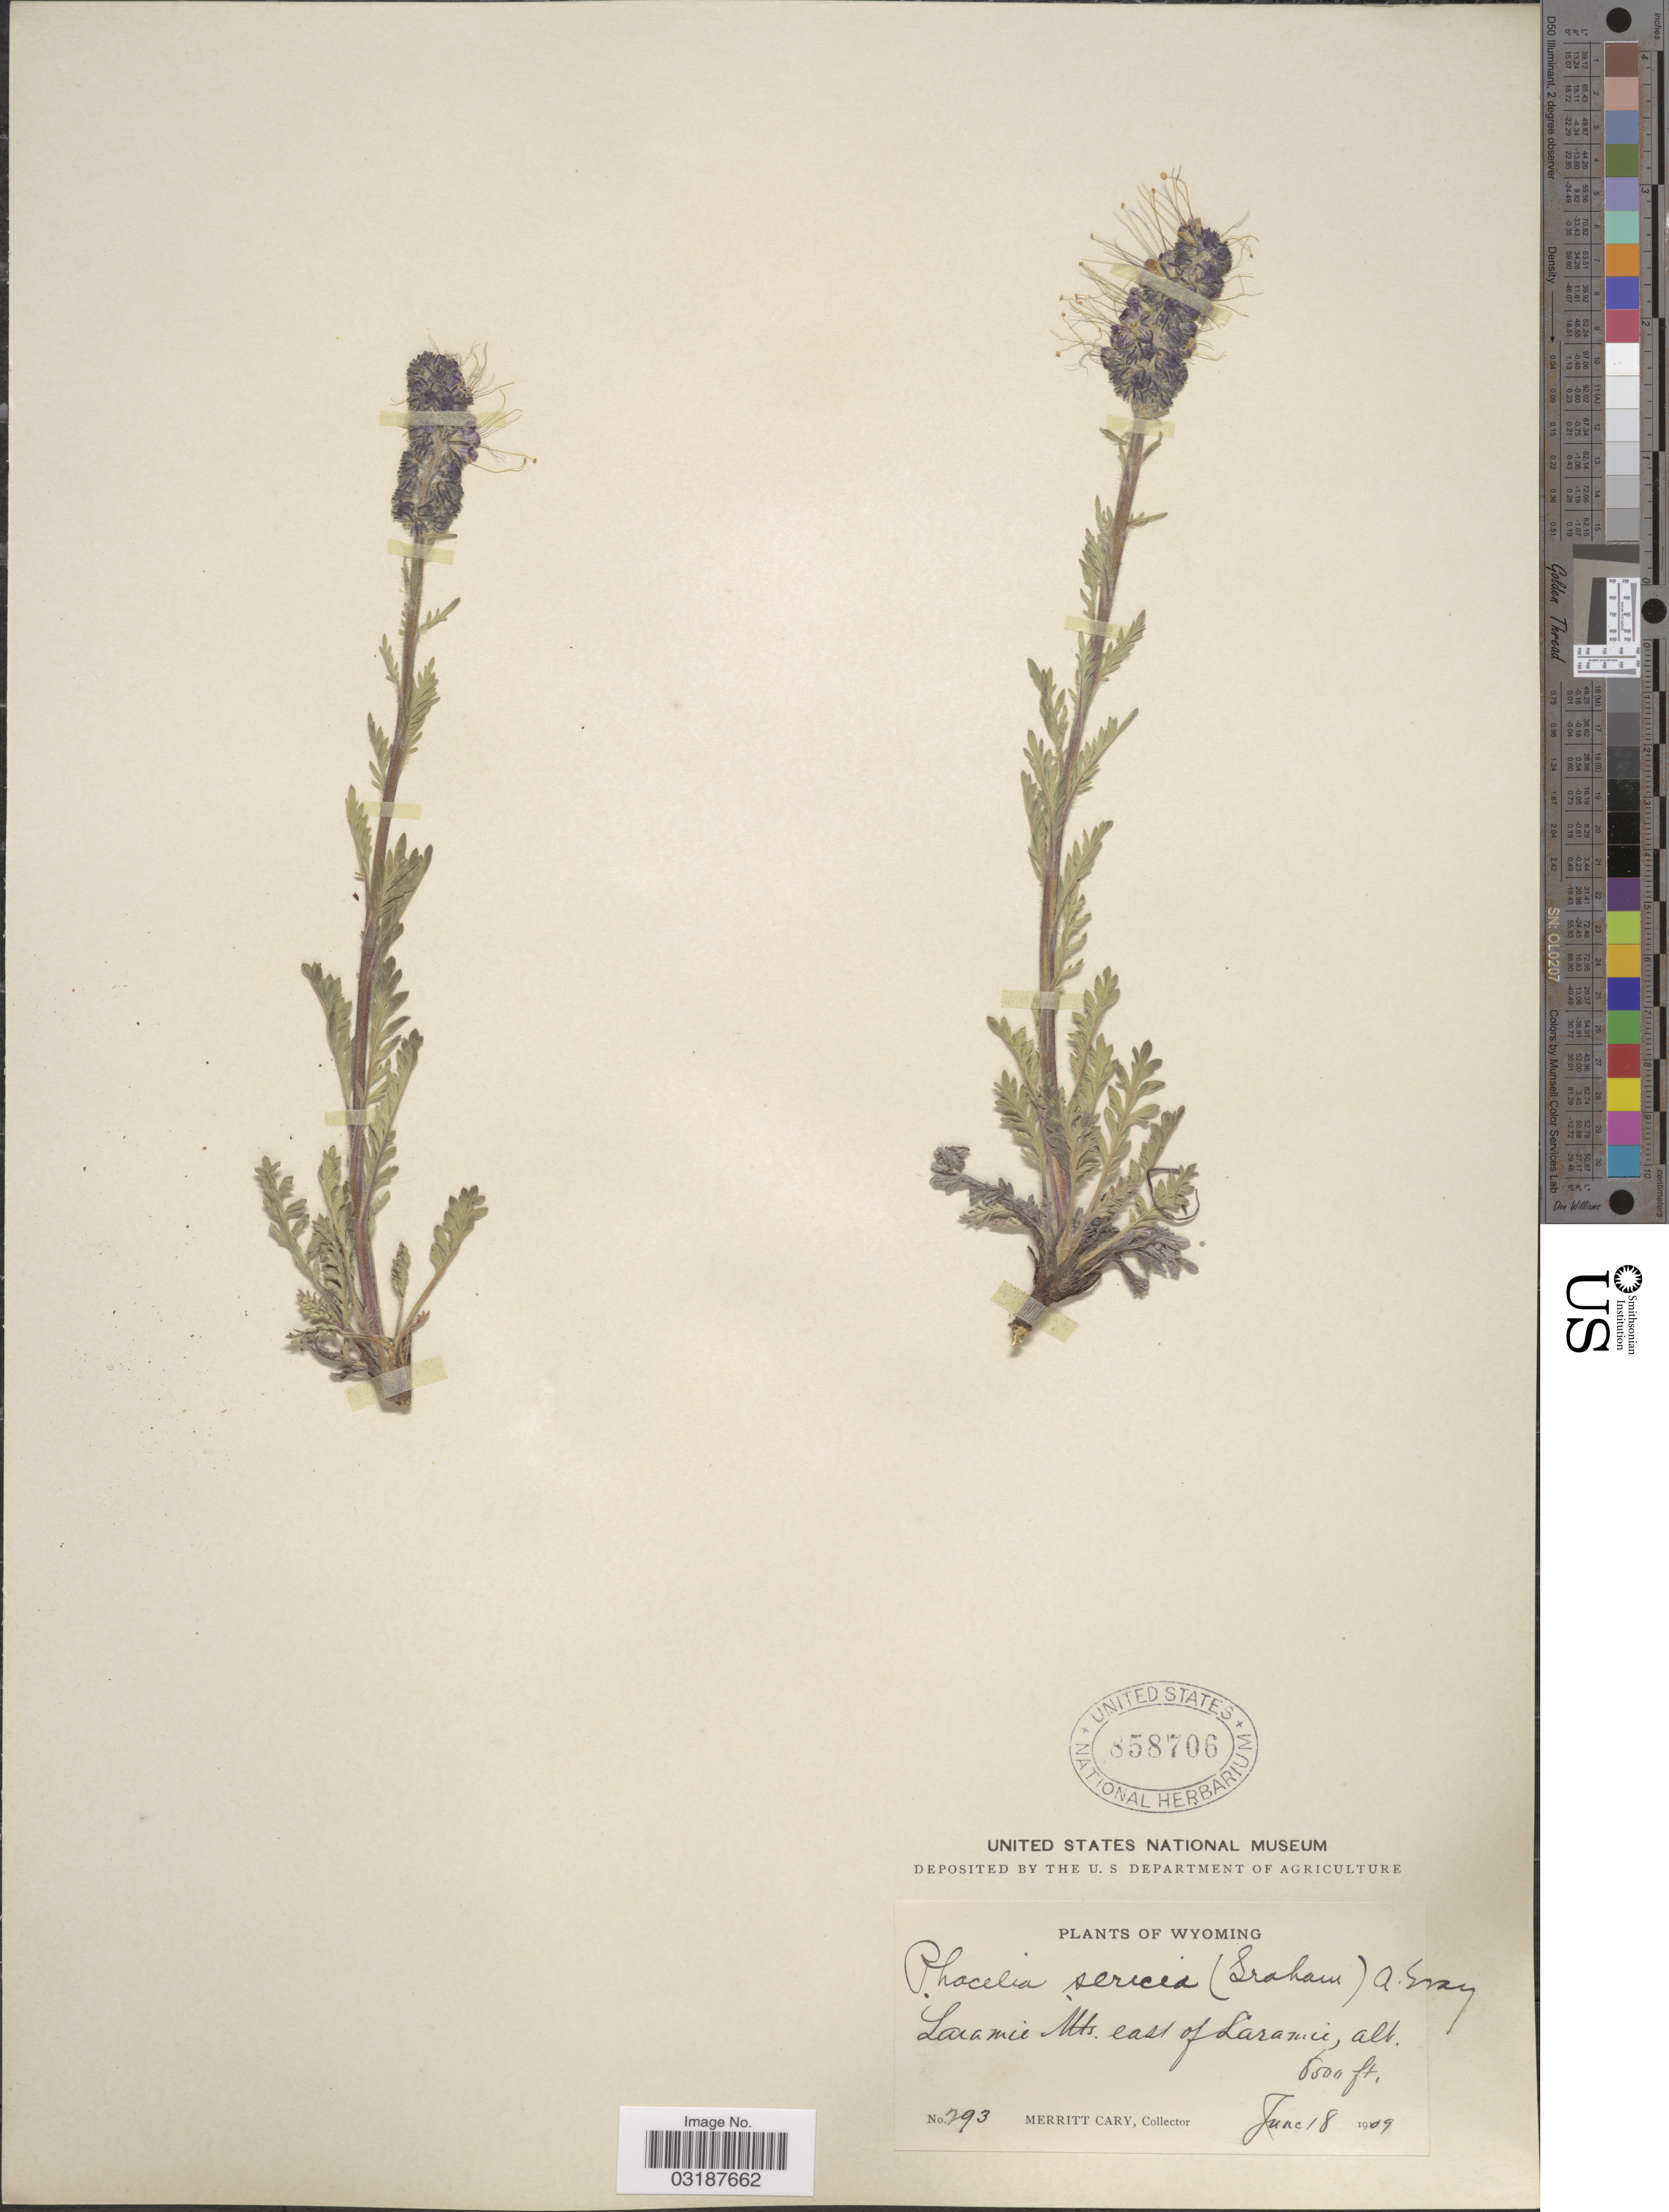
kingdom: Plantae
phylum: Tracheophyta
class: Magnoliopsida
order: Boraginales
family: Hydrophyllaceae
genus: Phacelia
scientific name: Phacelia sericea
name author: (Graham) A. Gray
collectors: M. Cary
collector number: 293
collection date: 1909-06-18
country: United States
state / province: Wyoming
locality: Laramie Mts. east of Laramie.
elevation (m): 2591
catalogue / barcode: US 858706